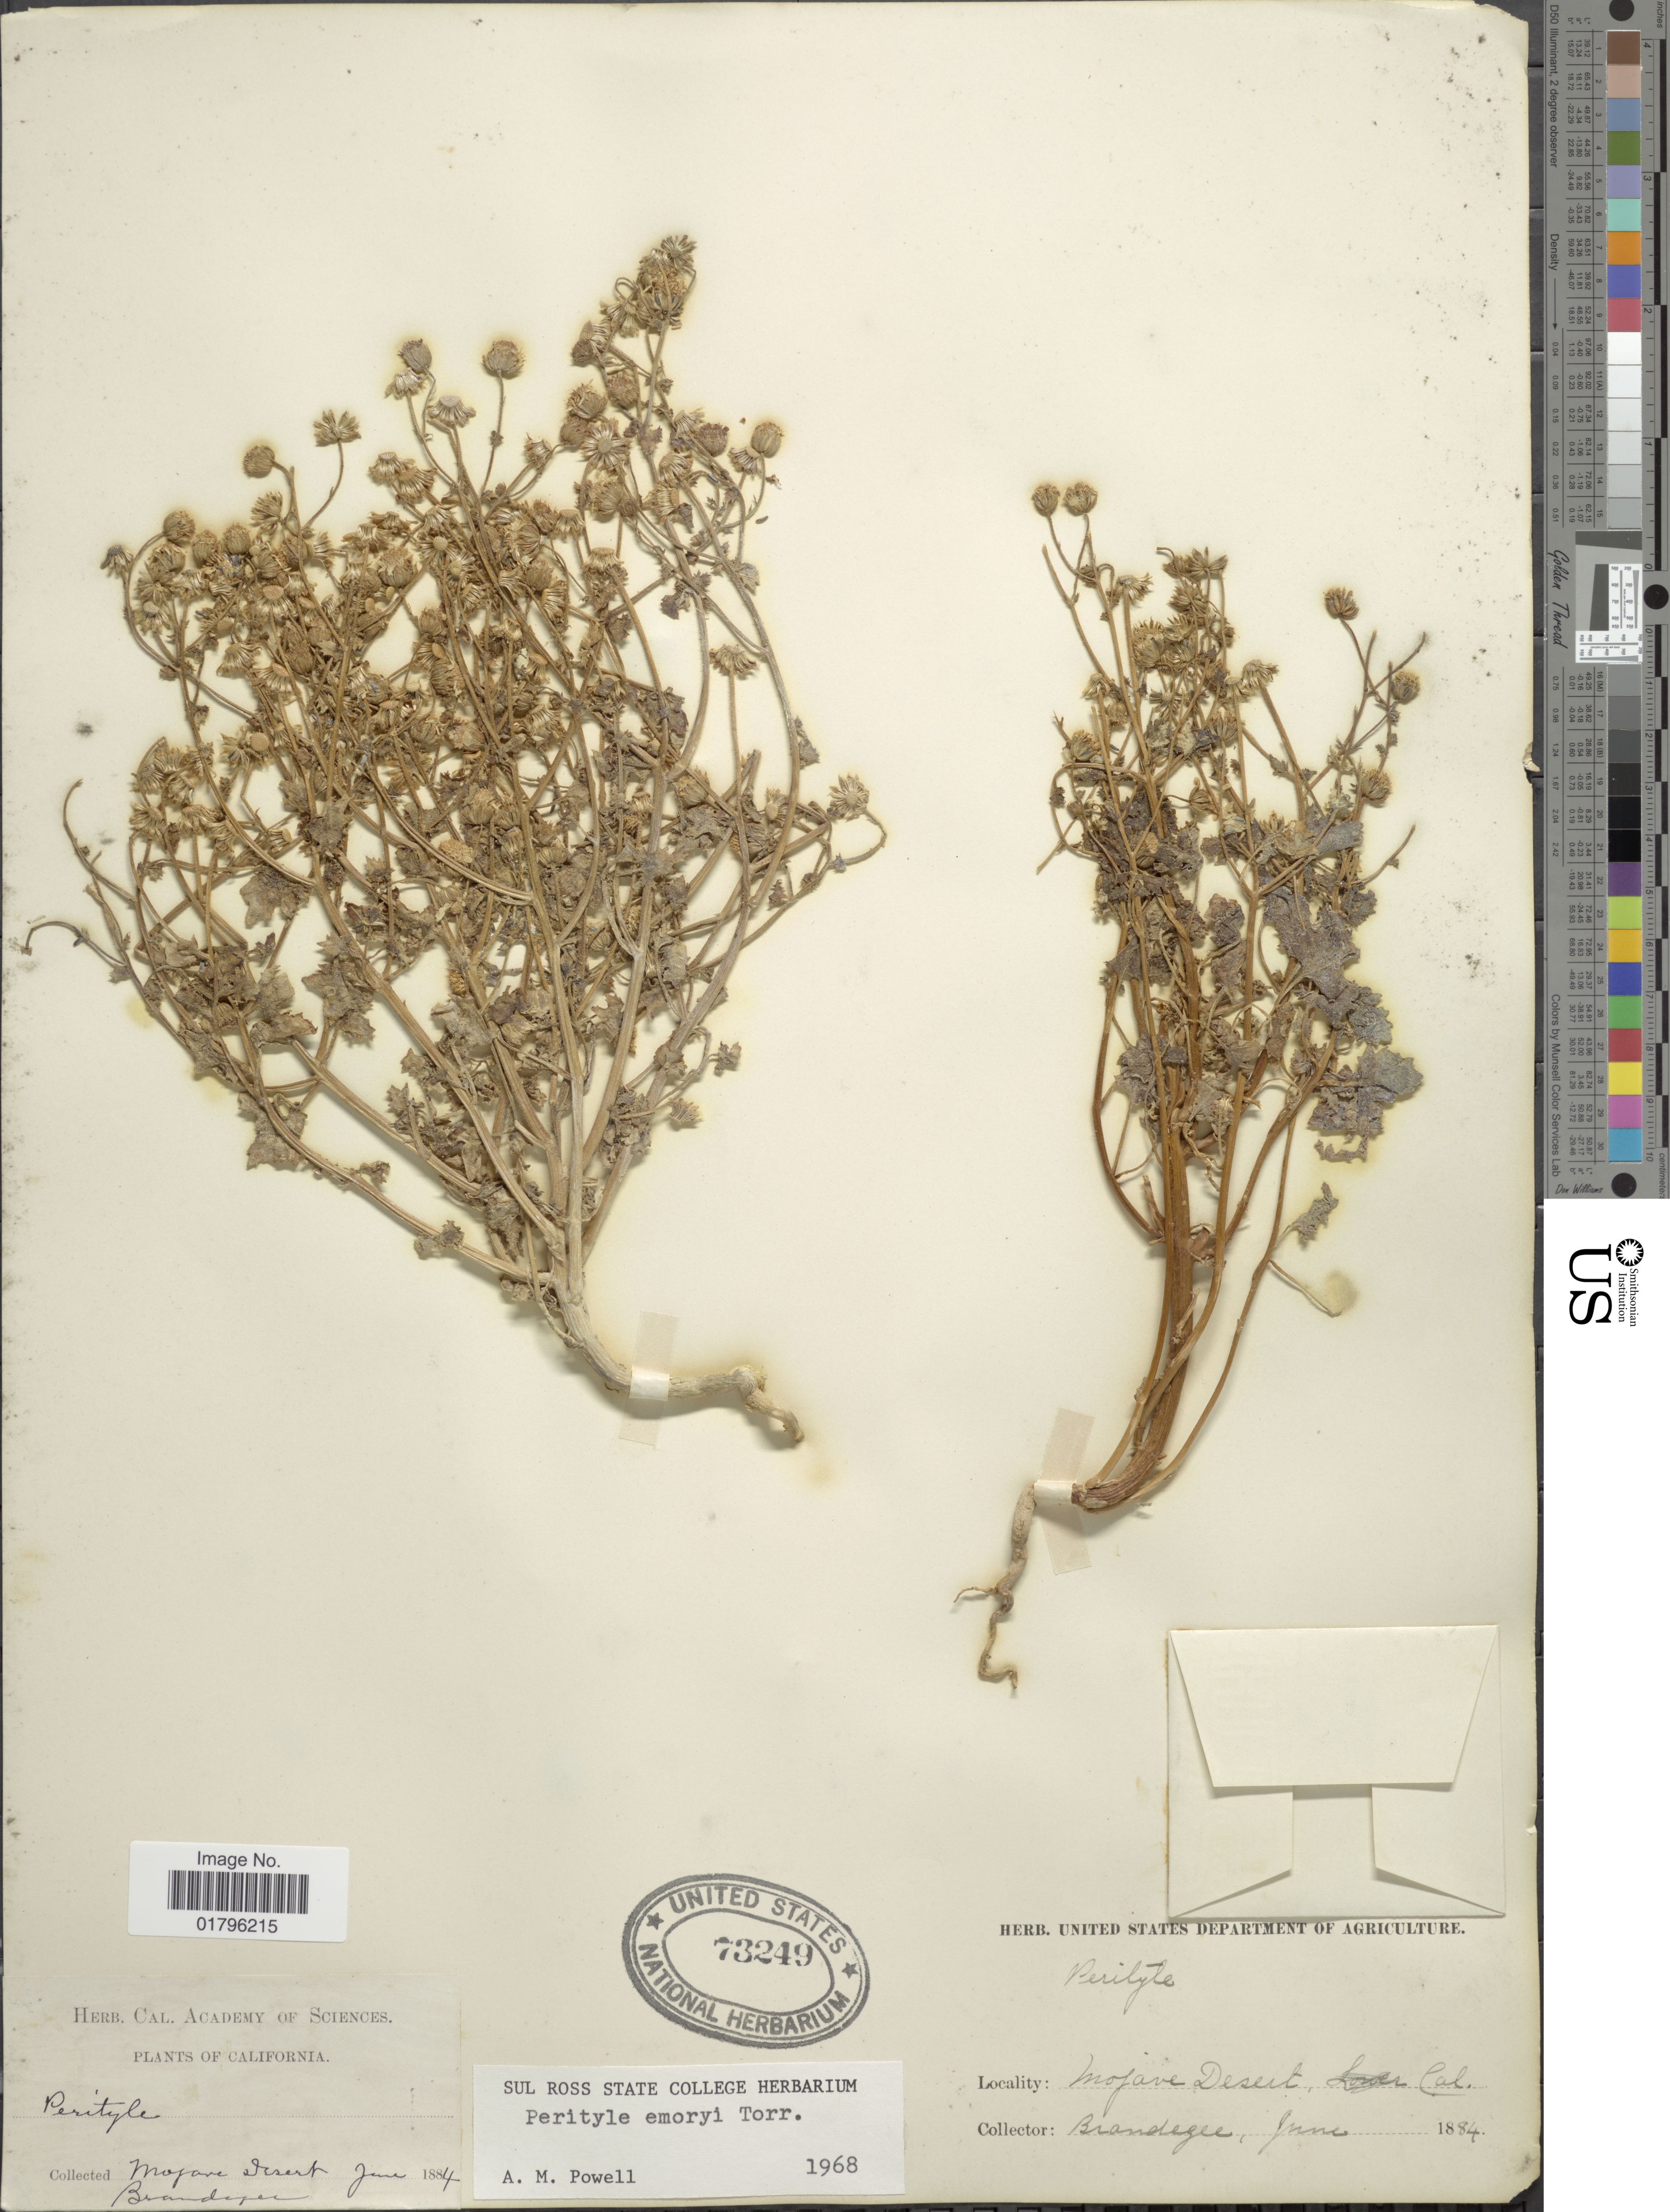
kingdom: Plantae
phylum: Tracheophyta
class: Magnoliopsida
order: Asterales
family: Asteraceae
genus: Perityle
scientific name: Perityle emoryi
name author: Torr.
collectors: -- Brandegee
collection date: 1884-06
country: United States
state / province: California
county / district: San Bernardino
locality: Mojave Desert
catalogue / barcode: US 73249